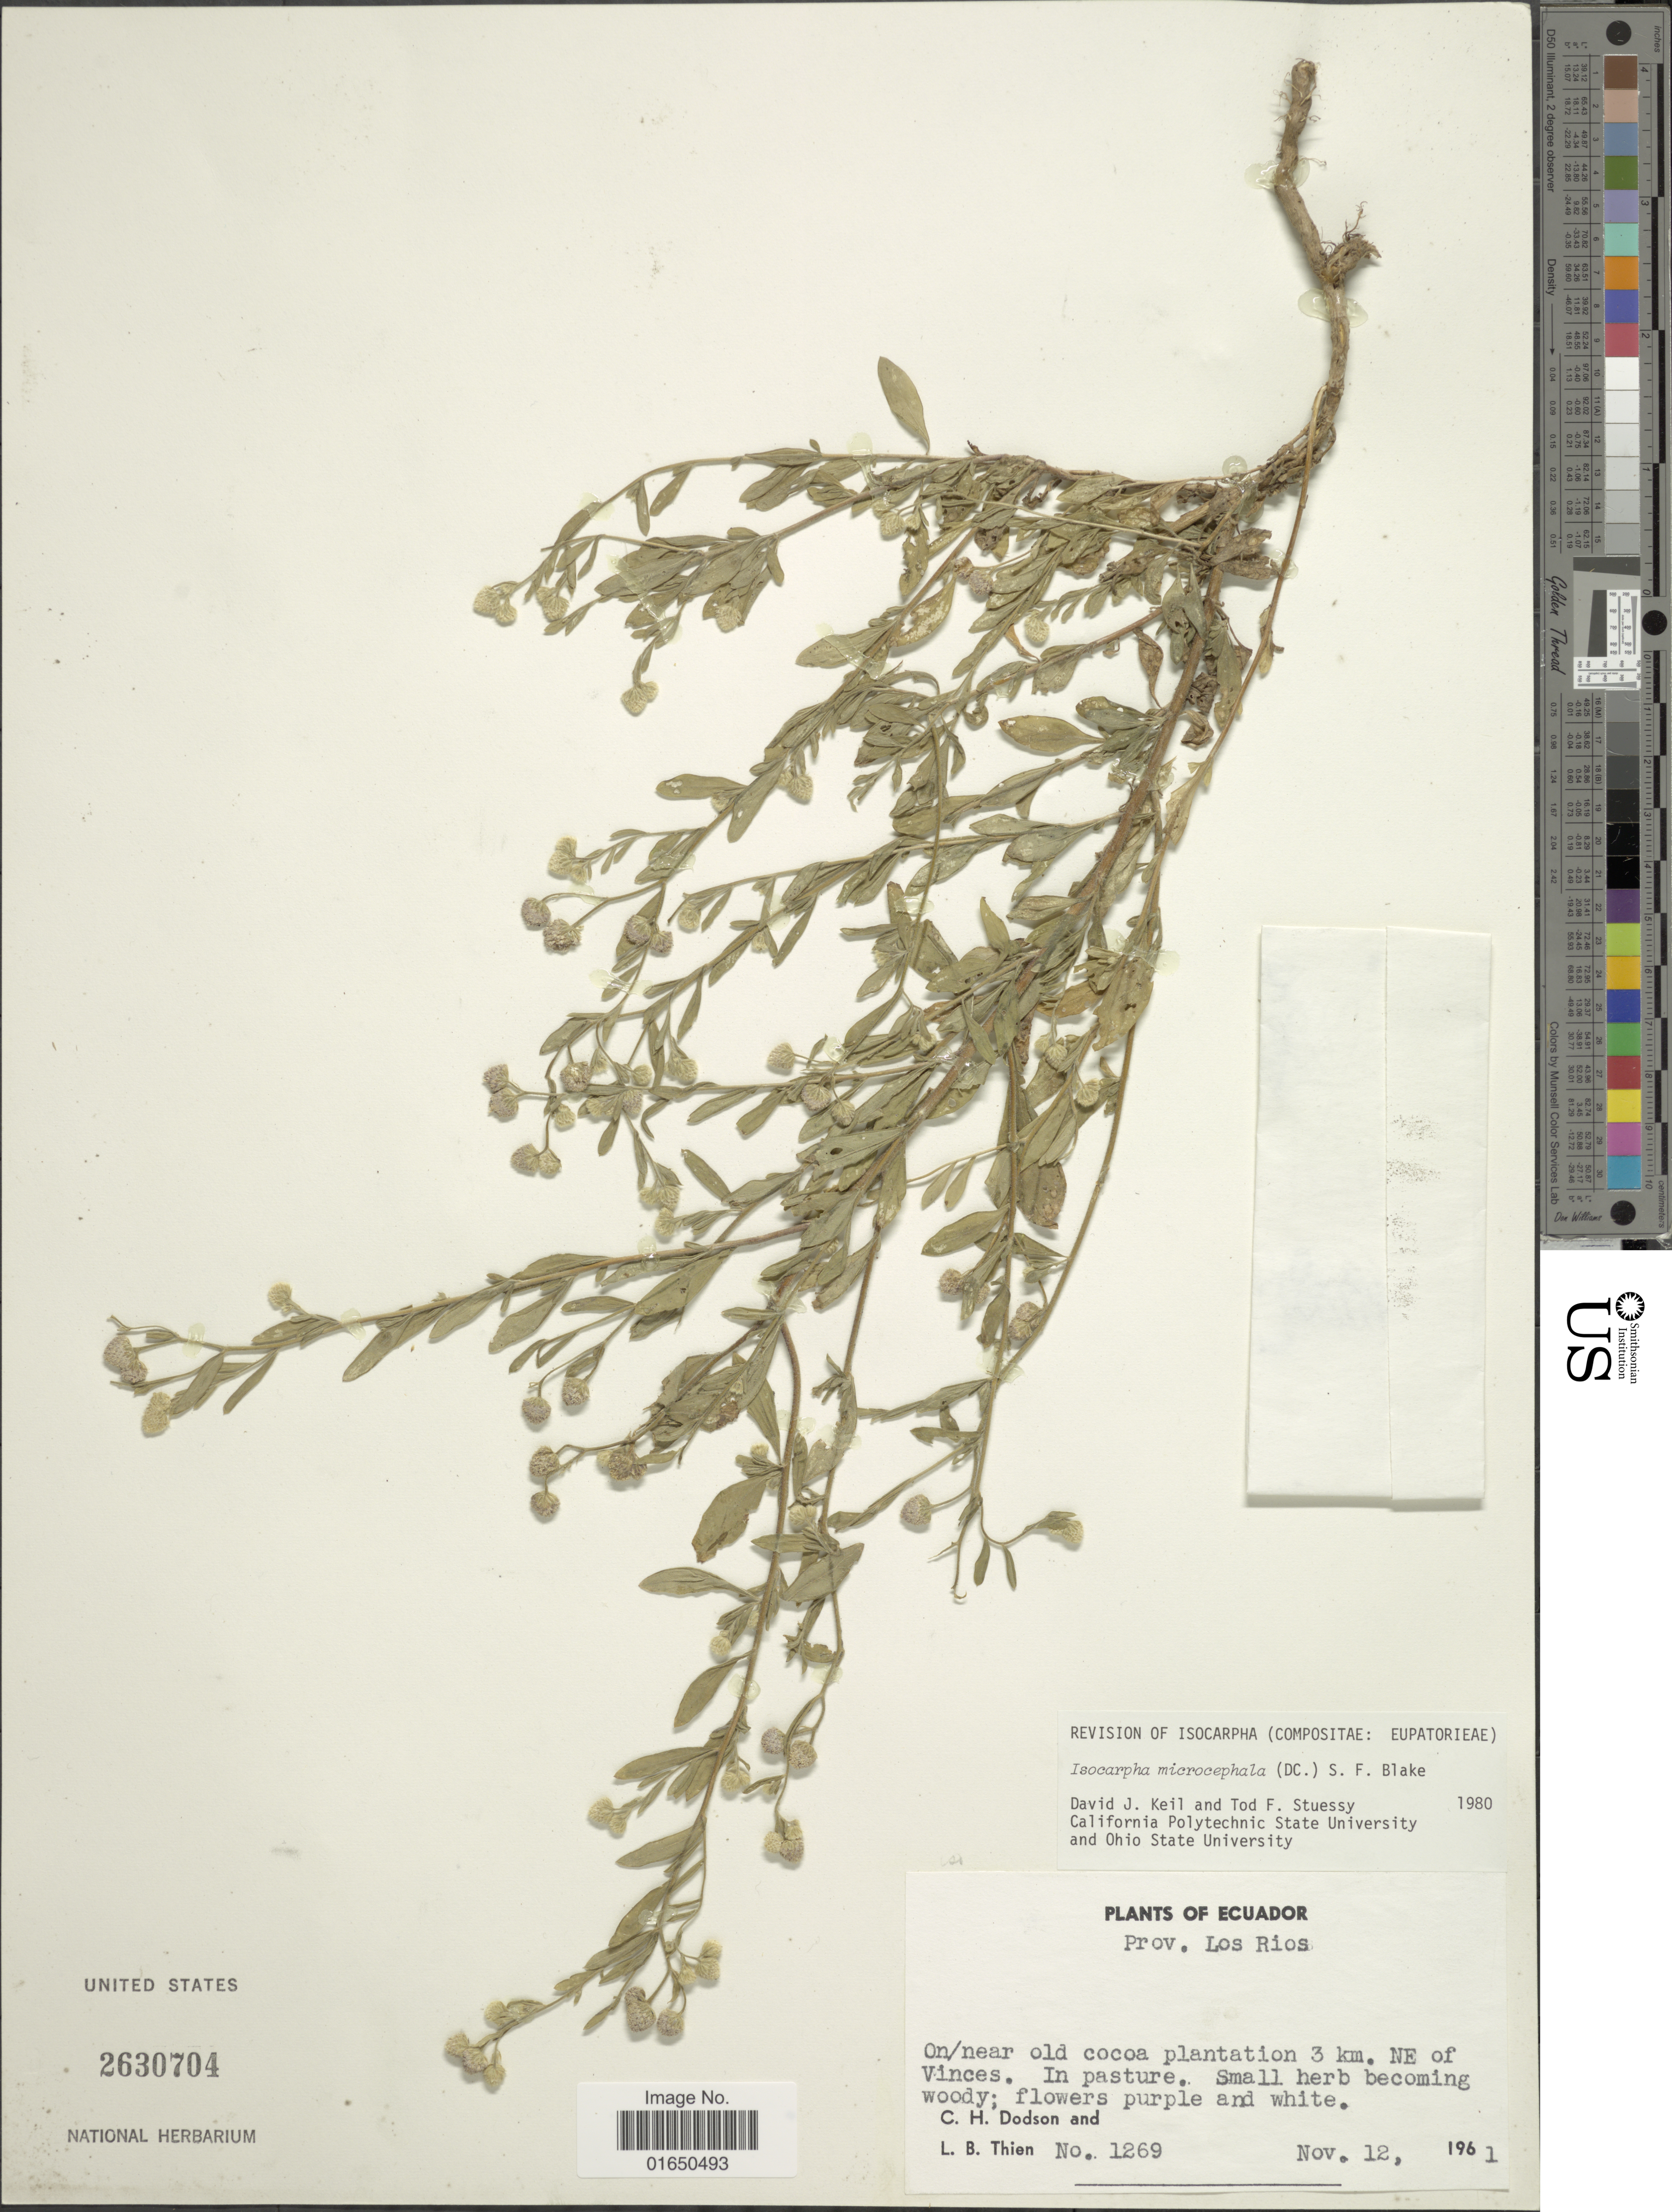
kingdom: Plantae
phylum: Tracheophyta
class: Magnoliopsida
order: Asterales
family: Asteraceae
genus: Isocarpha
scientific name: Isocarpha microcephala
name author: (DC.) S.F. Blake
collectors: C. H. Dodson & L. Thien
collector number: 1269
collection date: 1961-11-12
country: Ecuador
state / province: Los Ríos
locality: On/ near old cocoa plantation 3 km. NE of Vinces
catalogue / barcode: US 2630704